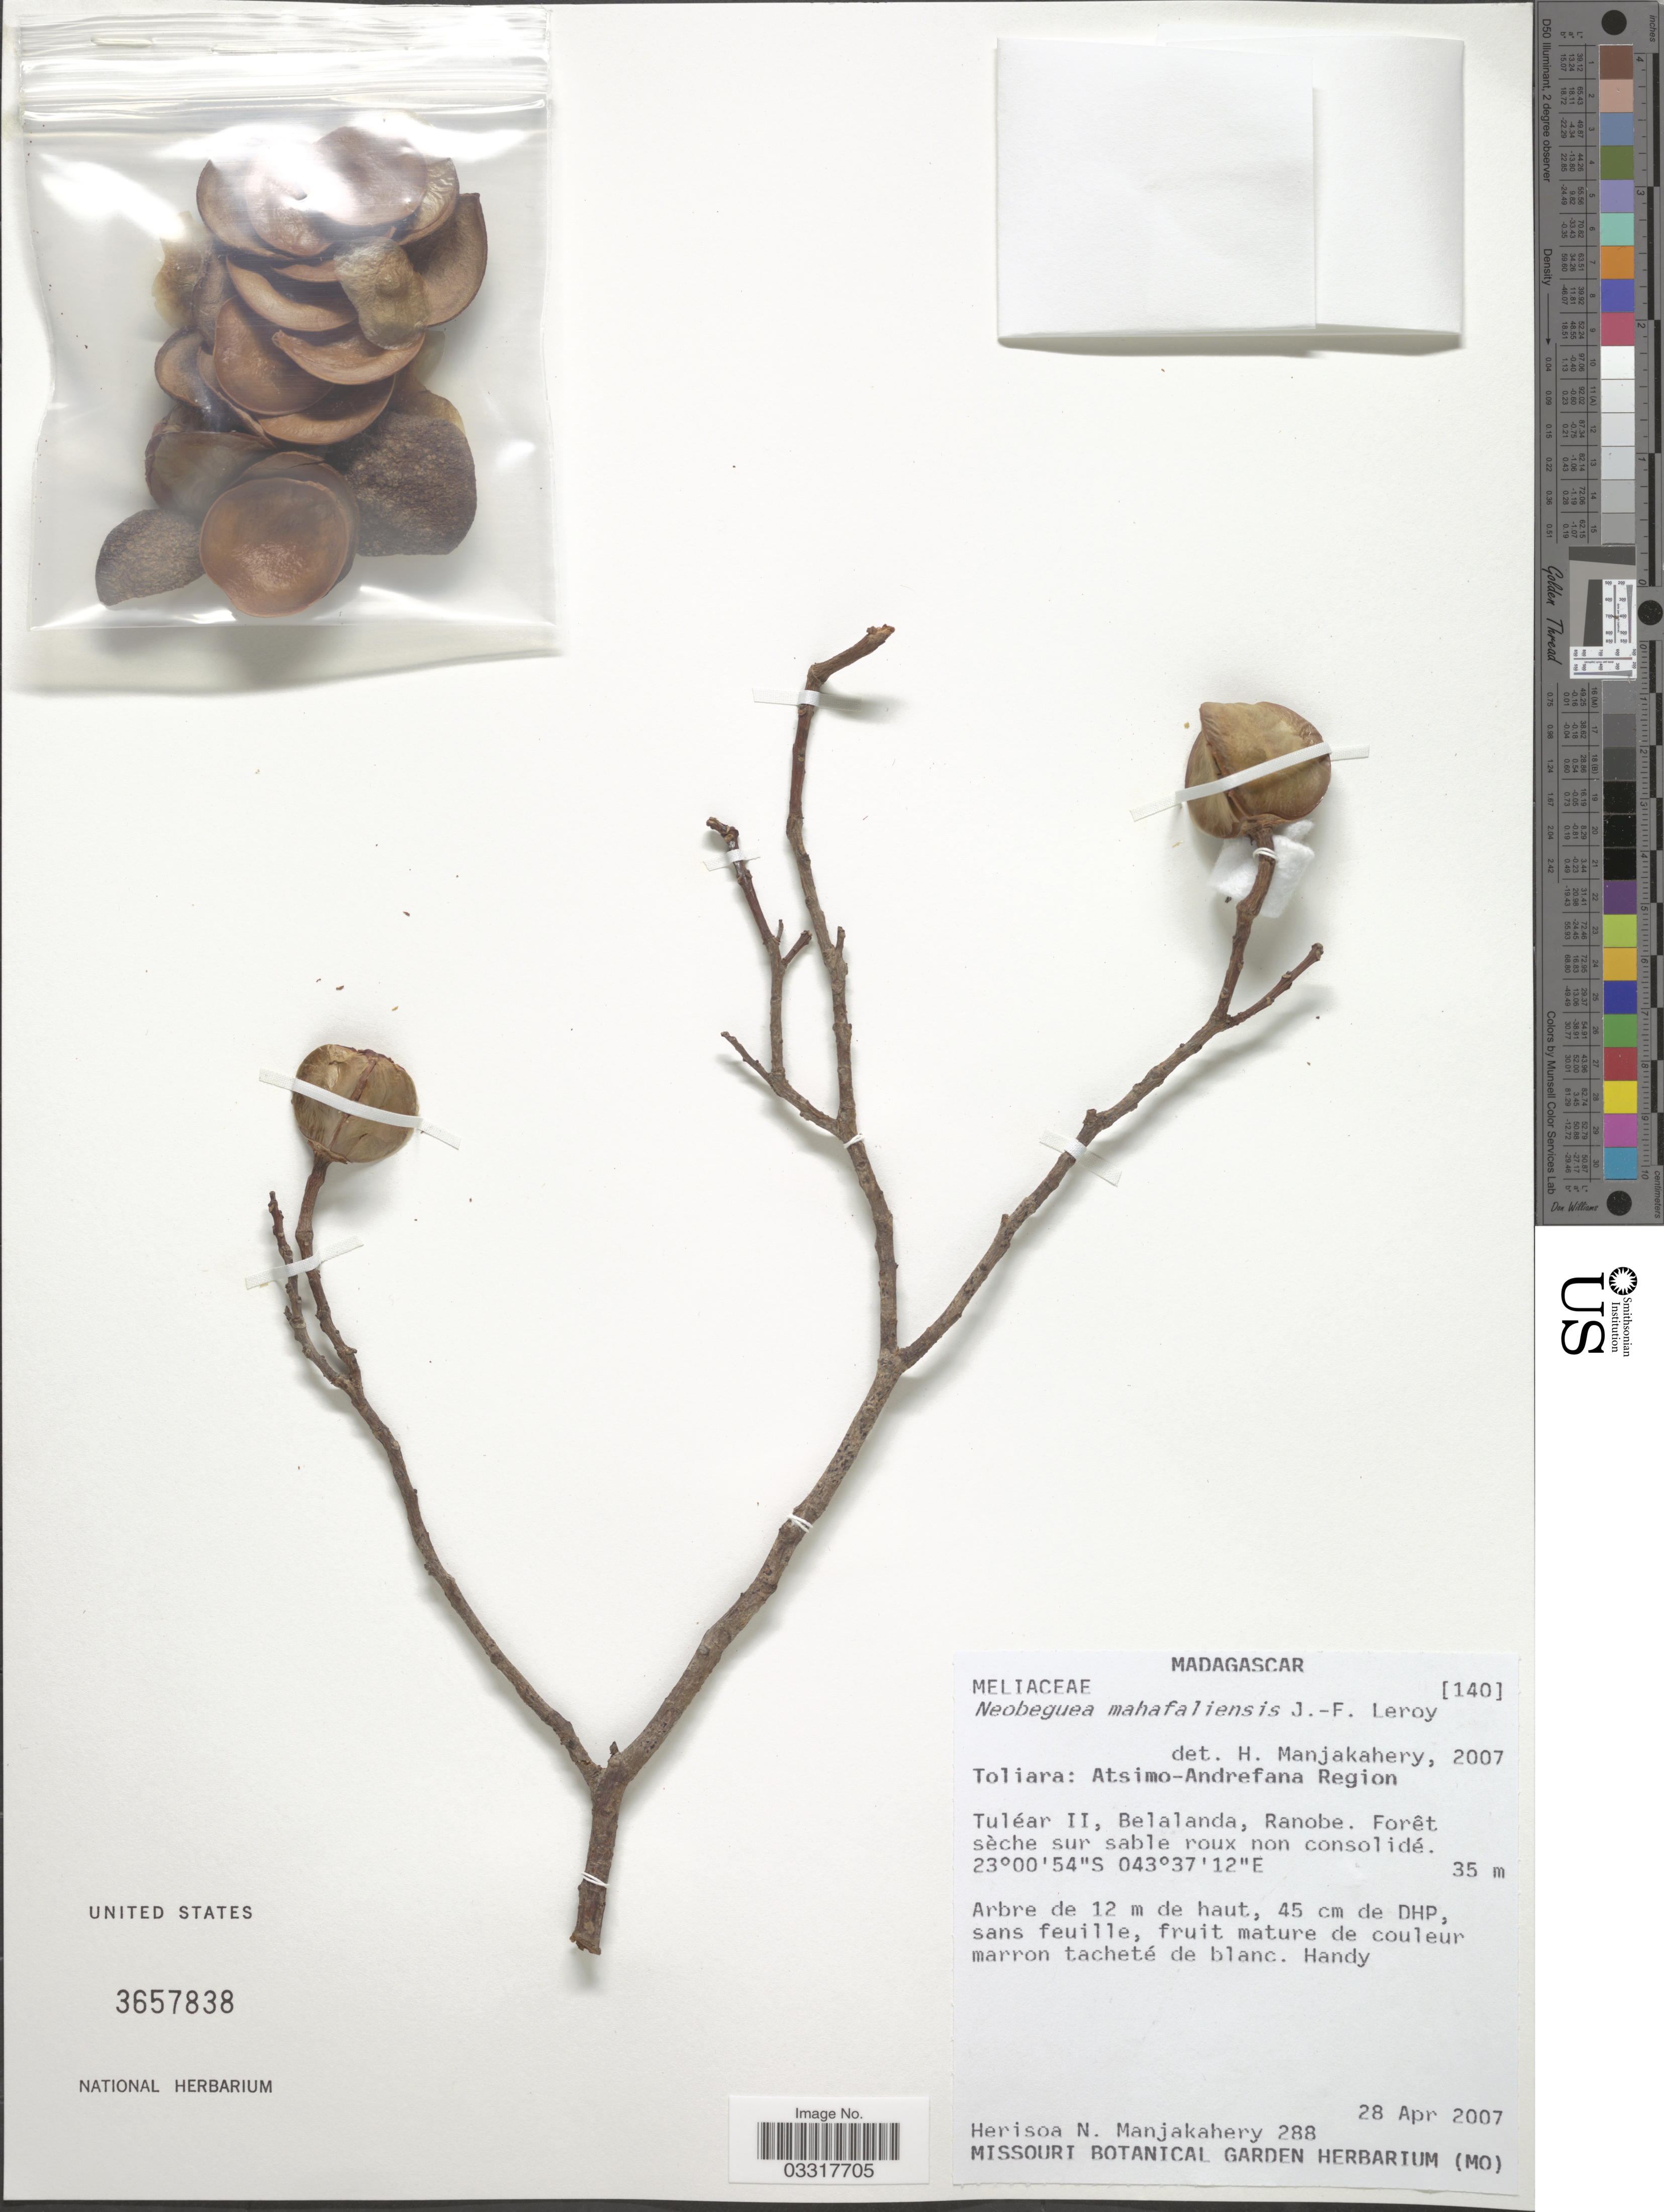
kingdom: Plantae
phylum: Tracheophyta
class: Magnoliopsida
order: Sapindales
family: Meliaceae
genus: Neobeguea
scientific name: Neobeguea mahafaliensis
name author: J.-F. Leroy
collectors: H. N. Manjakahery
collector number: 288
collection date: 2007-04-28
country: Madagascar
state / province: Atsimo-Andrefana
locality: Atsimo-Andrefana Region, Tuléar II, Belalanda, Ranobe.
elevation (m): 35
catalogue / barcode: US 3657838